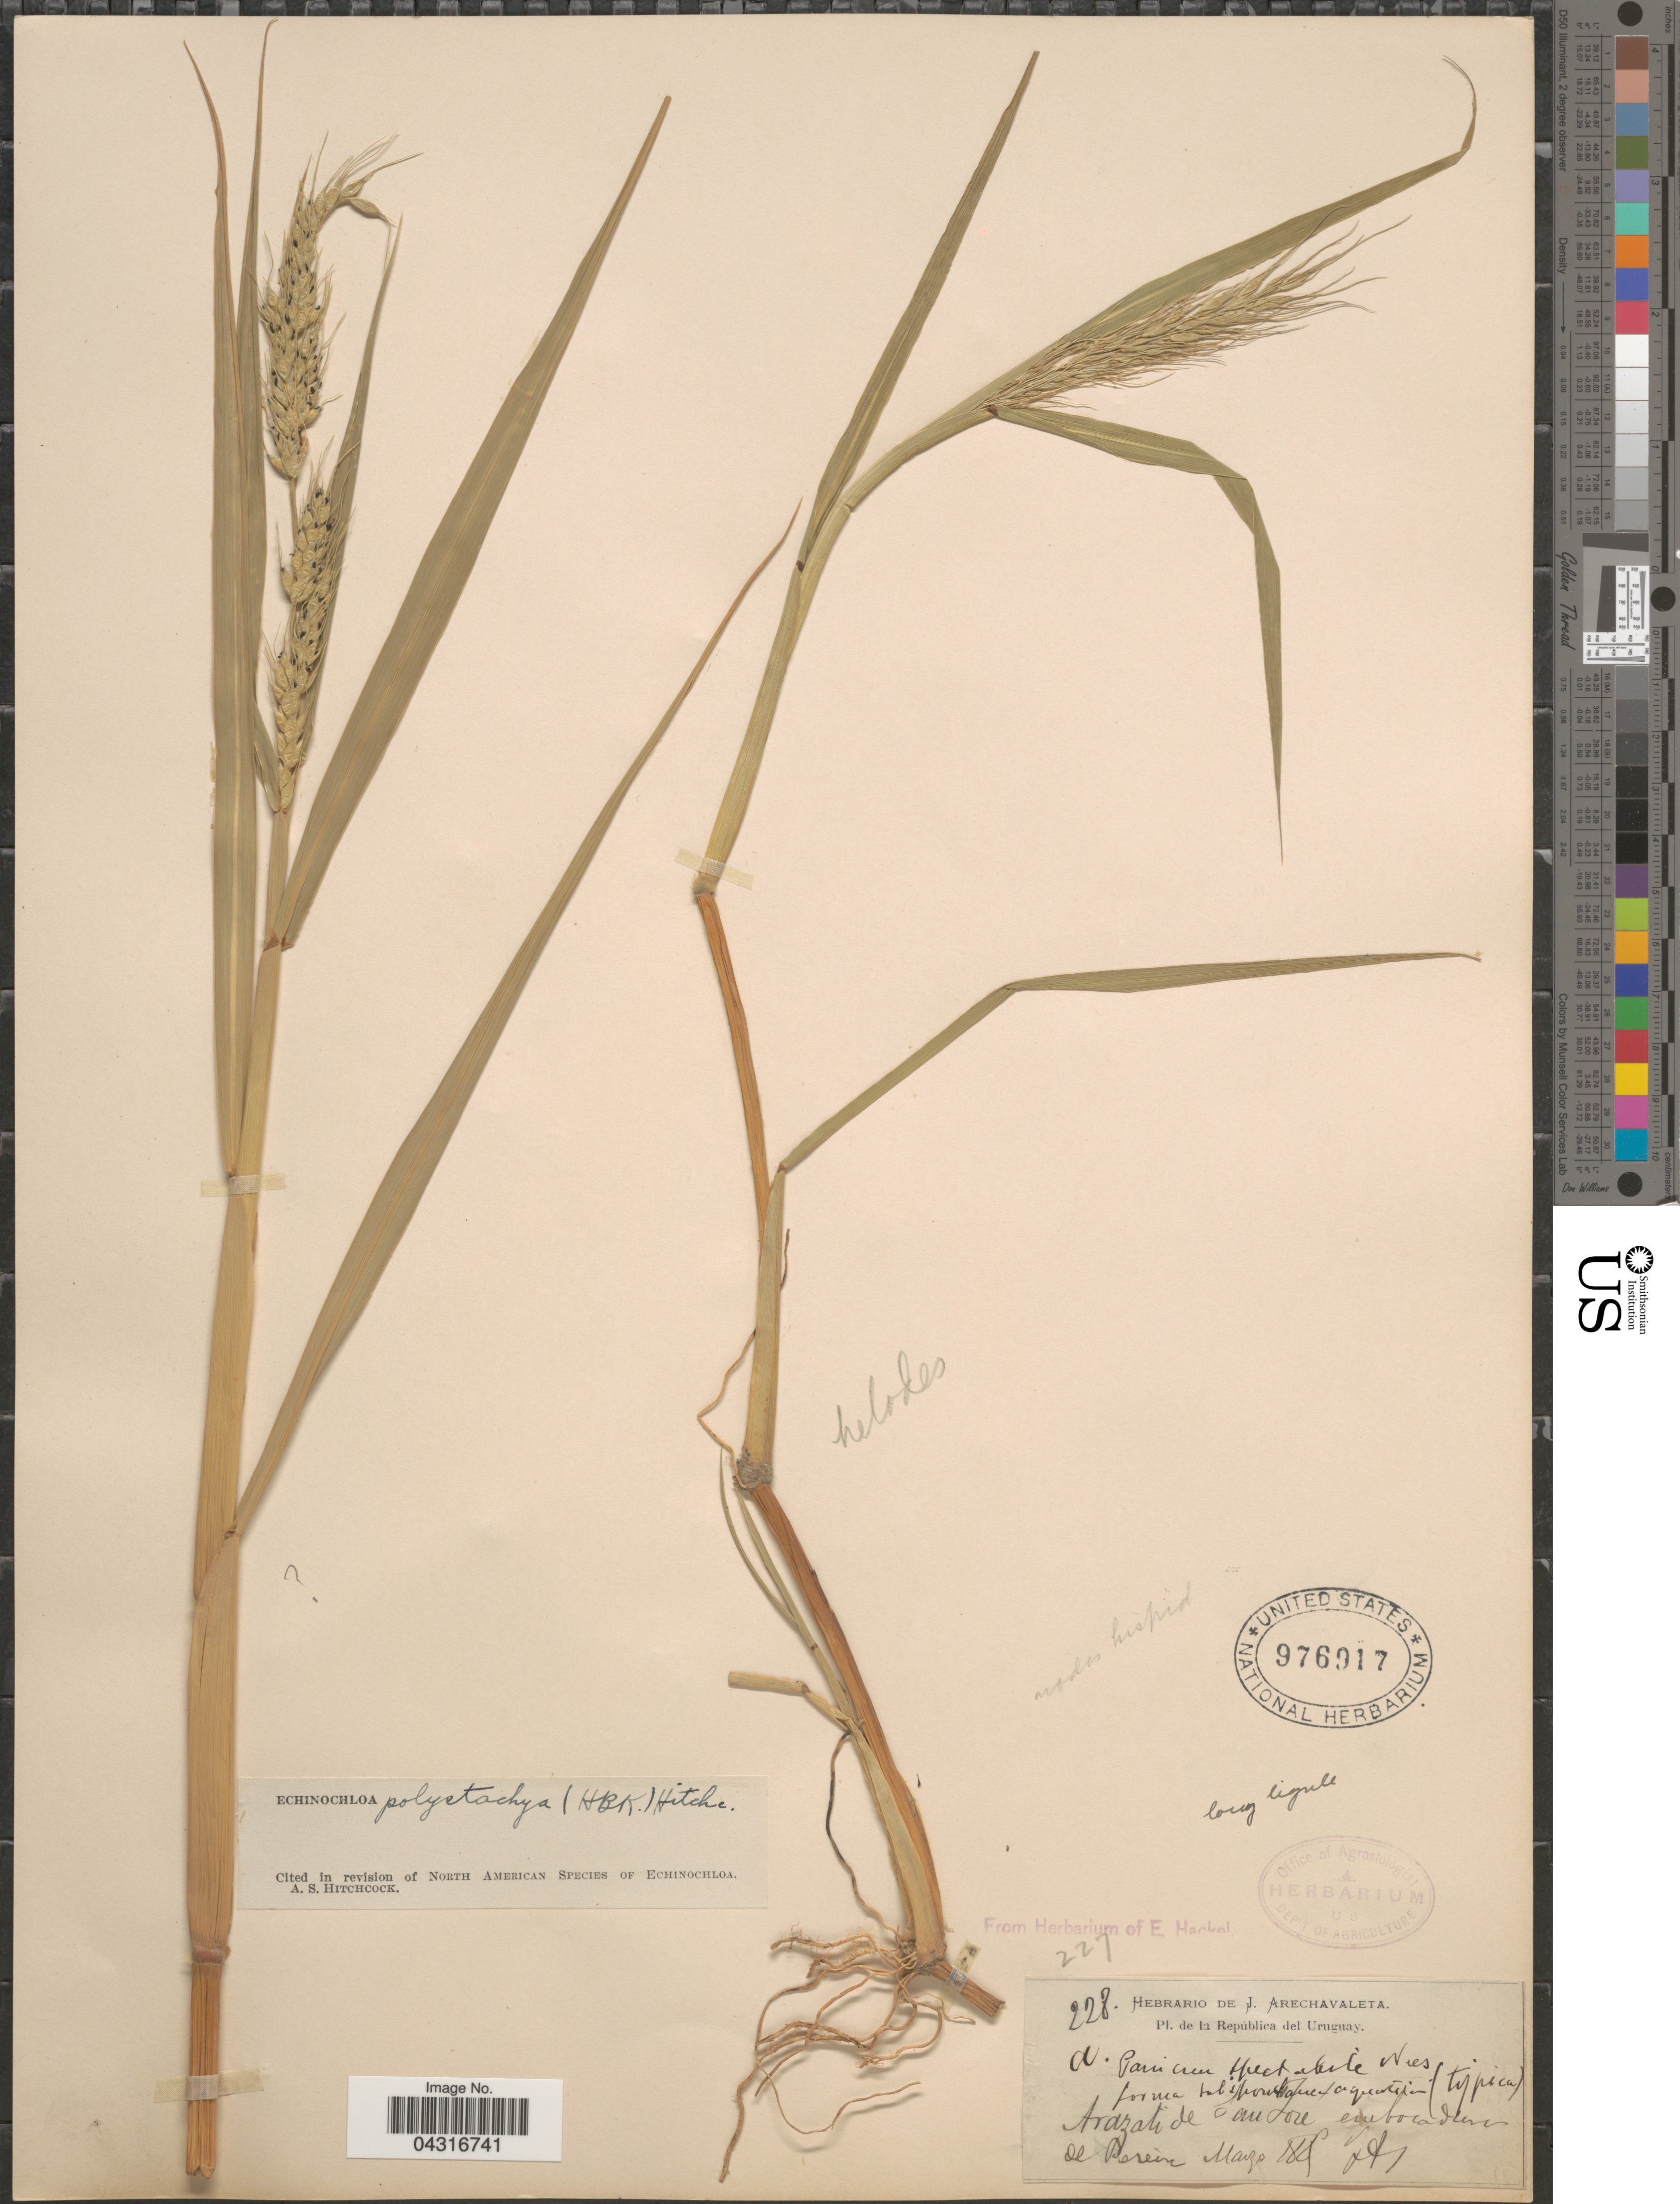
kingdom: Plantae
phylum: Tracheophyta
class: Liliopsida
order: Poales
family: Poaceae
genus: Echinochloa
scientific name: Echinochloa helodes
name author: (Hack.) Parodi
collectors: J. Arechavaleta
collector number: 228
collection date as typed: Transcribed d/m/y: /3/89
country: Uruguay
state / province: San Jose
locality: Arazati de San Jose.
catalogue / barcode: US 976917